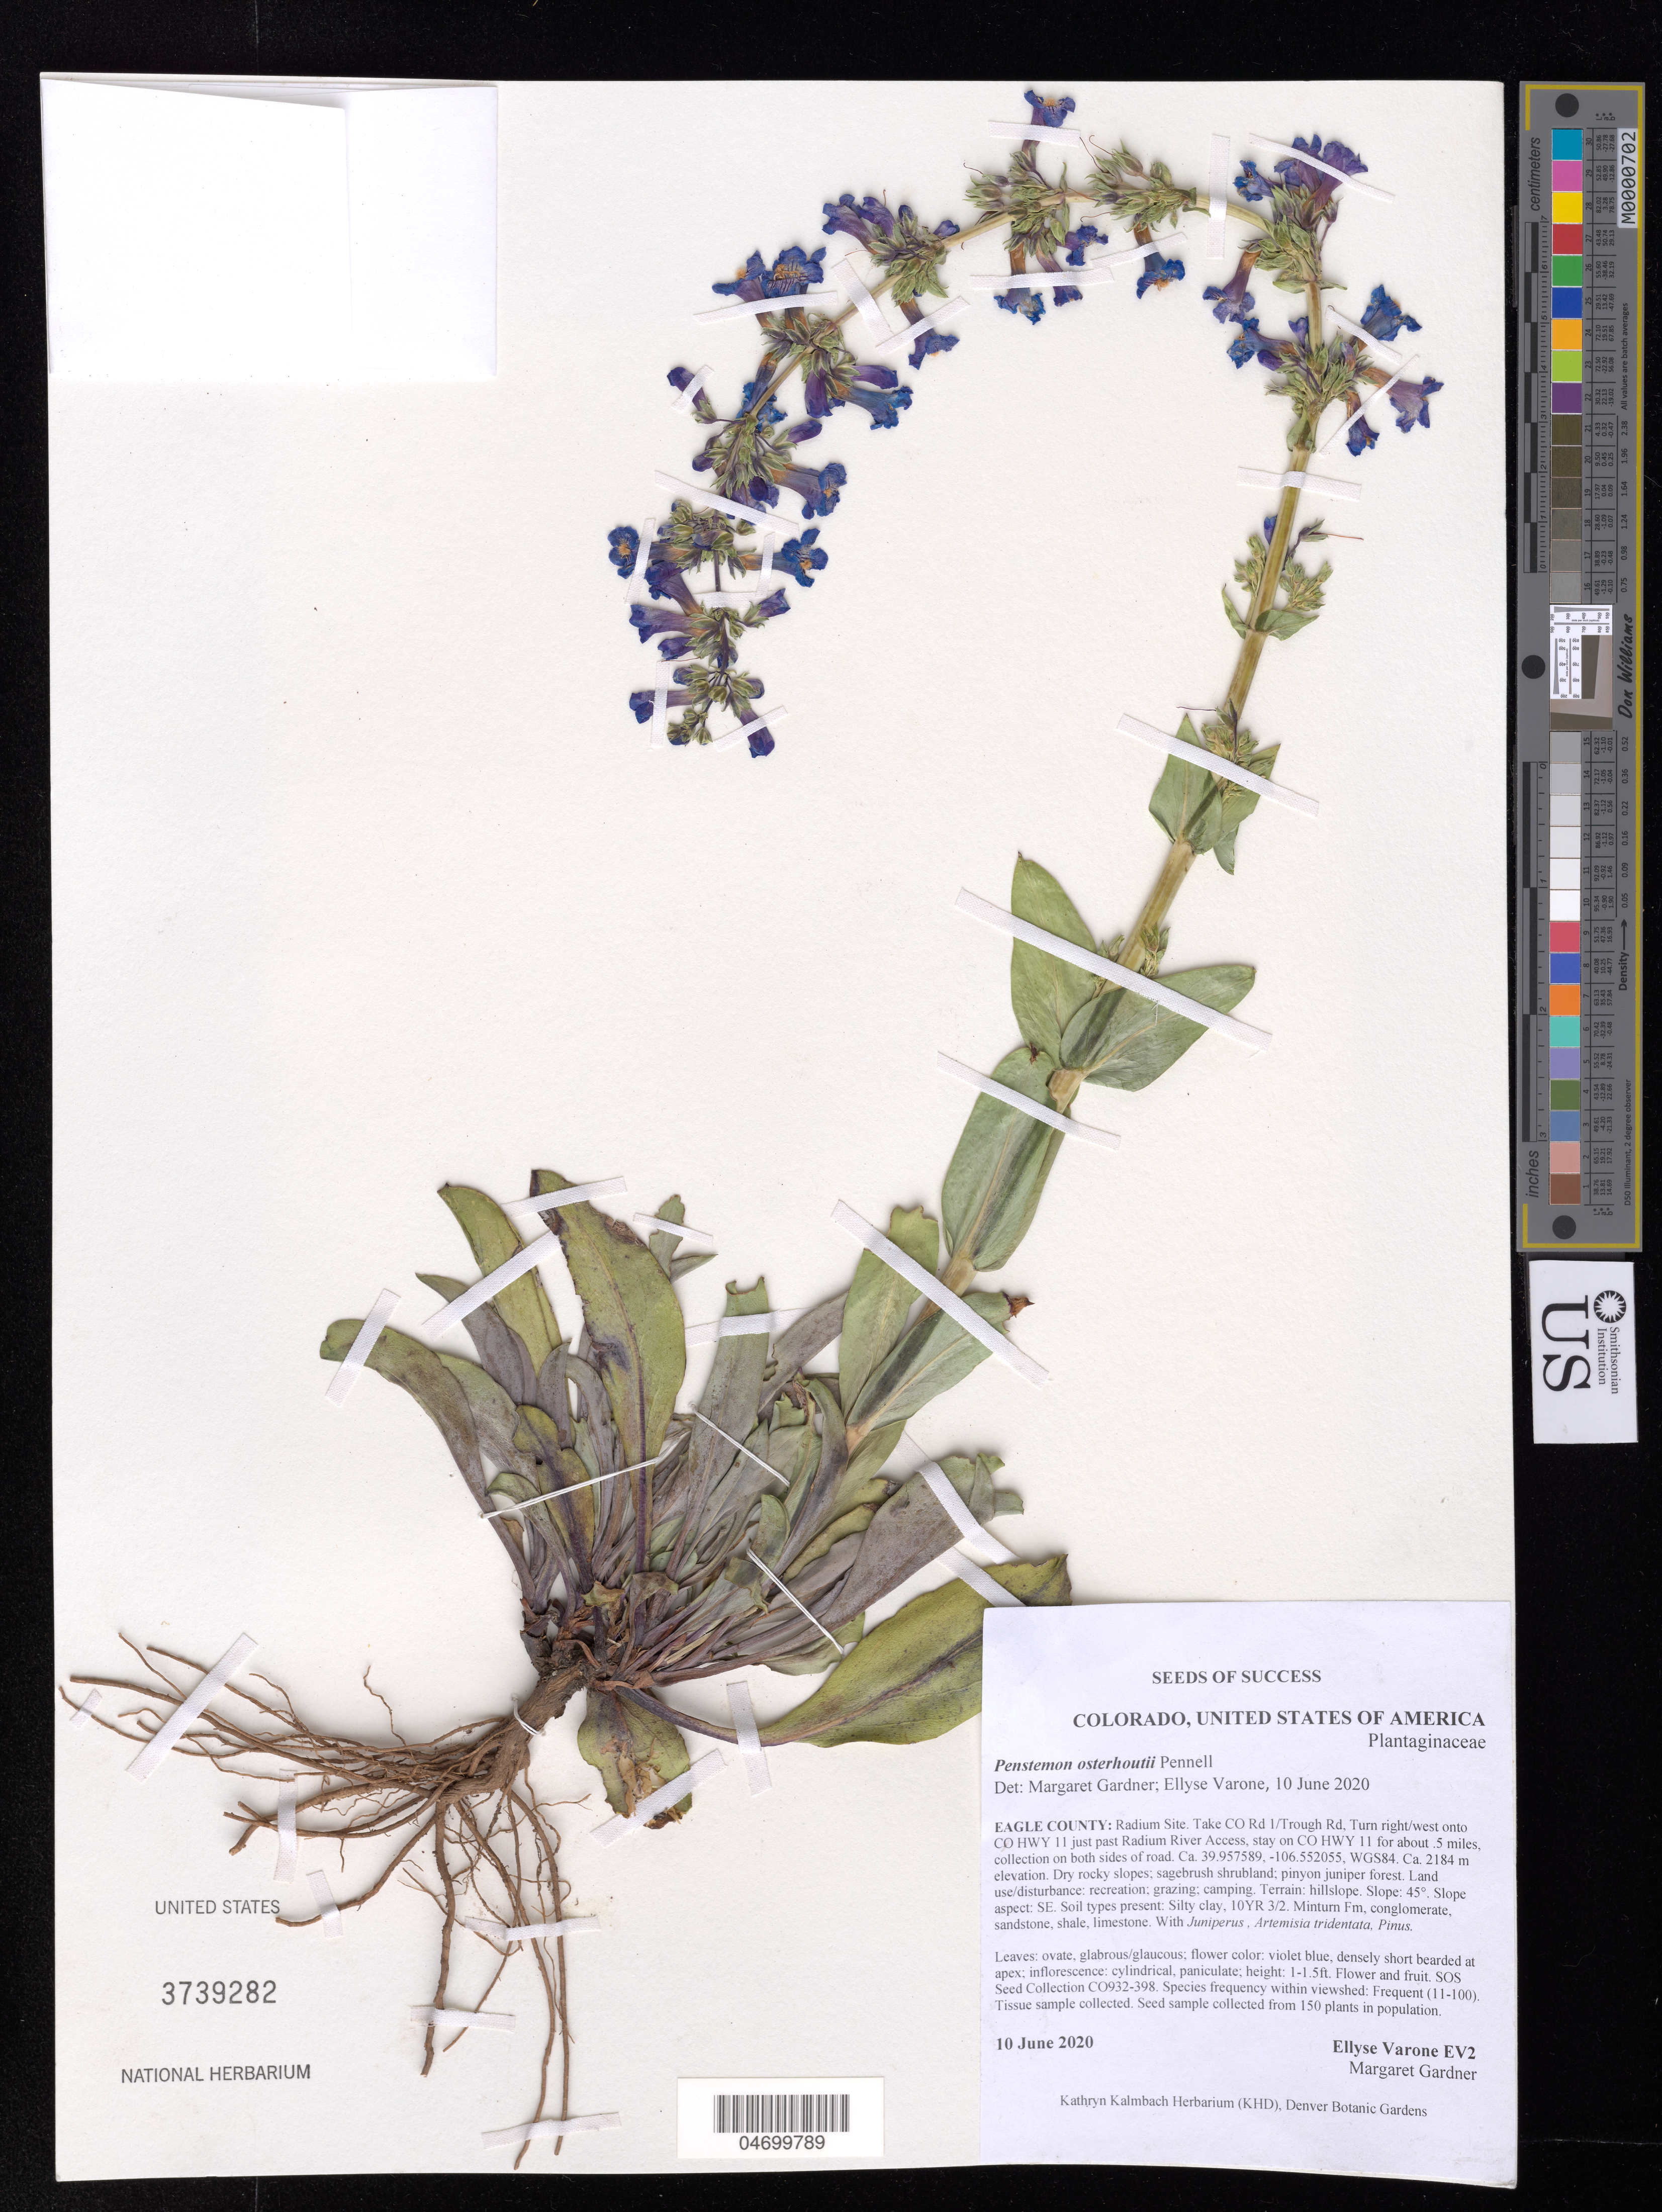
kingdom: Plantae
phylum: Tracheophyta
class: Magnoliopsida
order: Lamiales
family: Plantaginaceae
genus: Penstemon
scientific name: Penstemon osterhoutii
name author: Pennell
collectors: E. Varone & M. Gardner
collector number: EV2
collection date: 2020-06-10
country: United States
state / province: Colorado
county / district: Eagle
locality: Radium Site.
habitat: Sagebrush shrubland; pinyon juniper forest. With Juniperus, Artemisia tridentata, Pinus.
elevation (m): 2184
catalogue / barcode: US 3739282